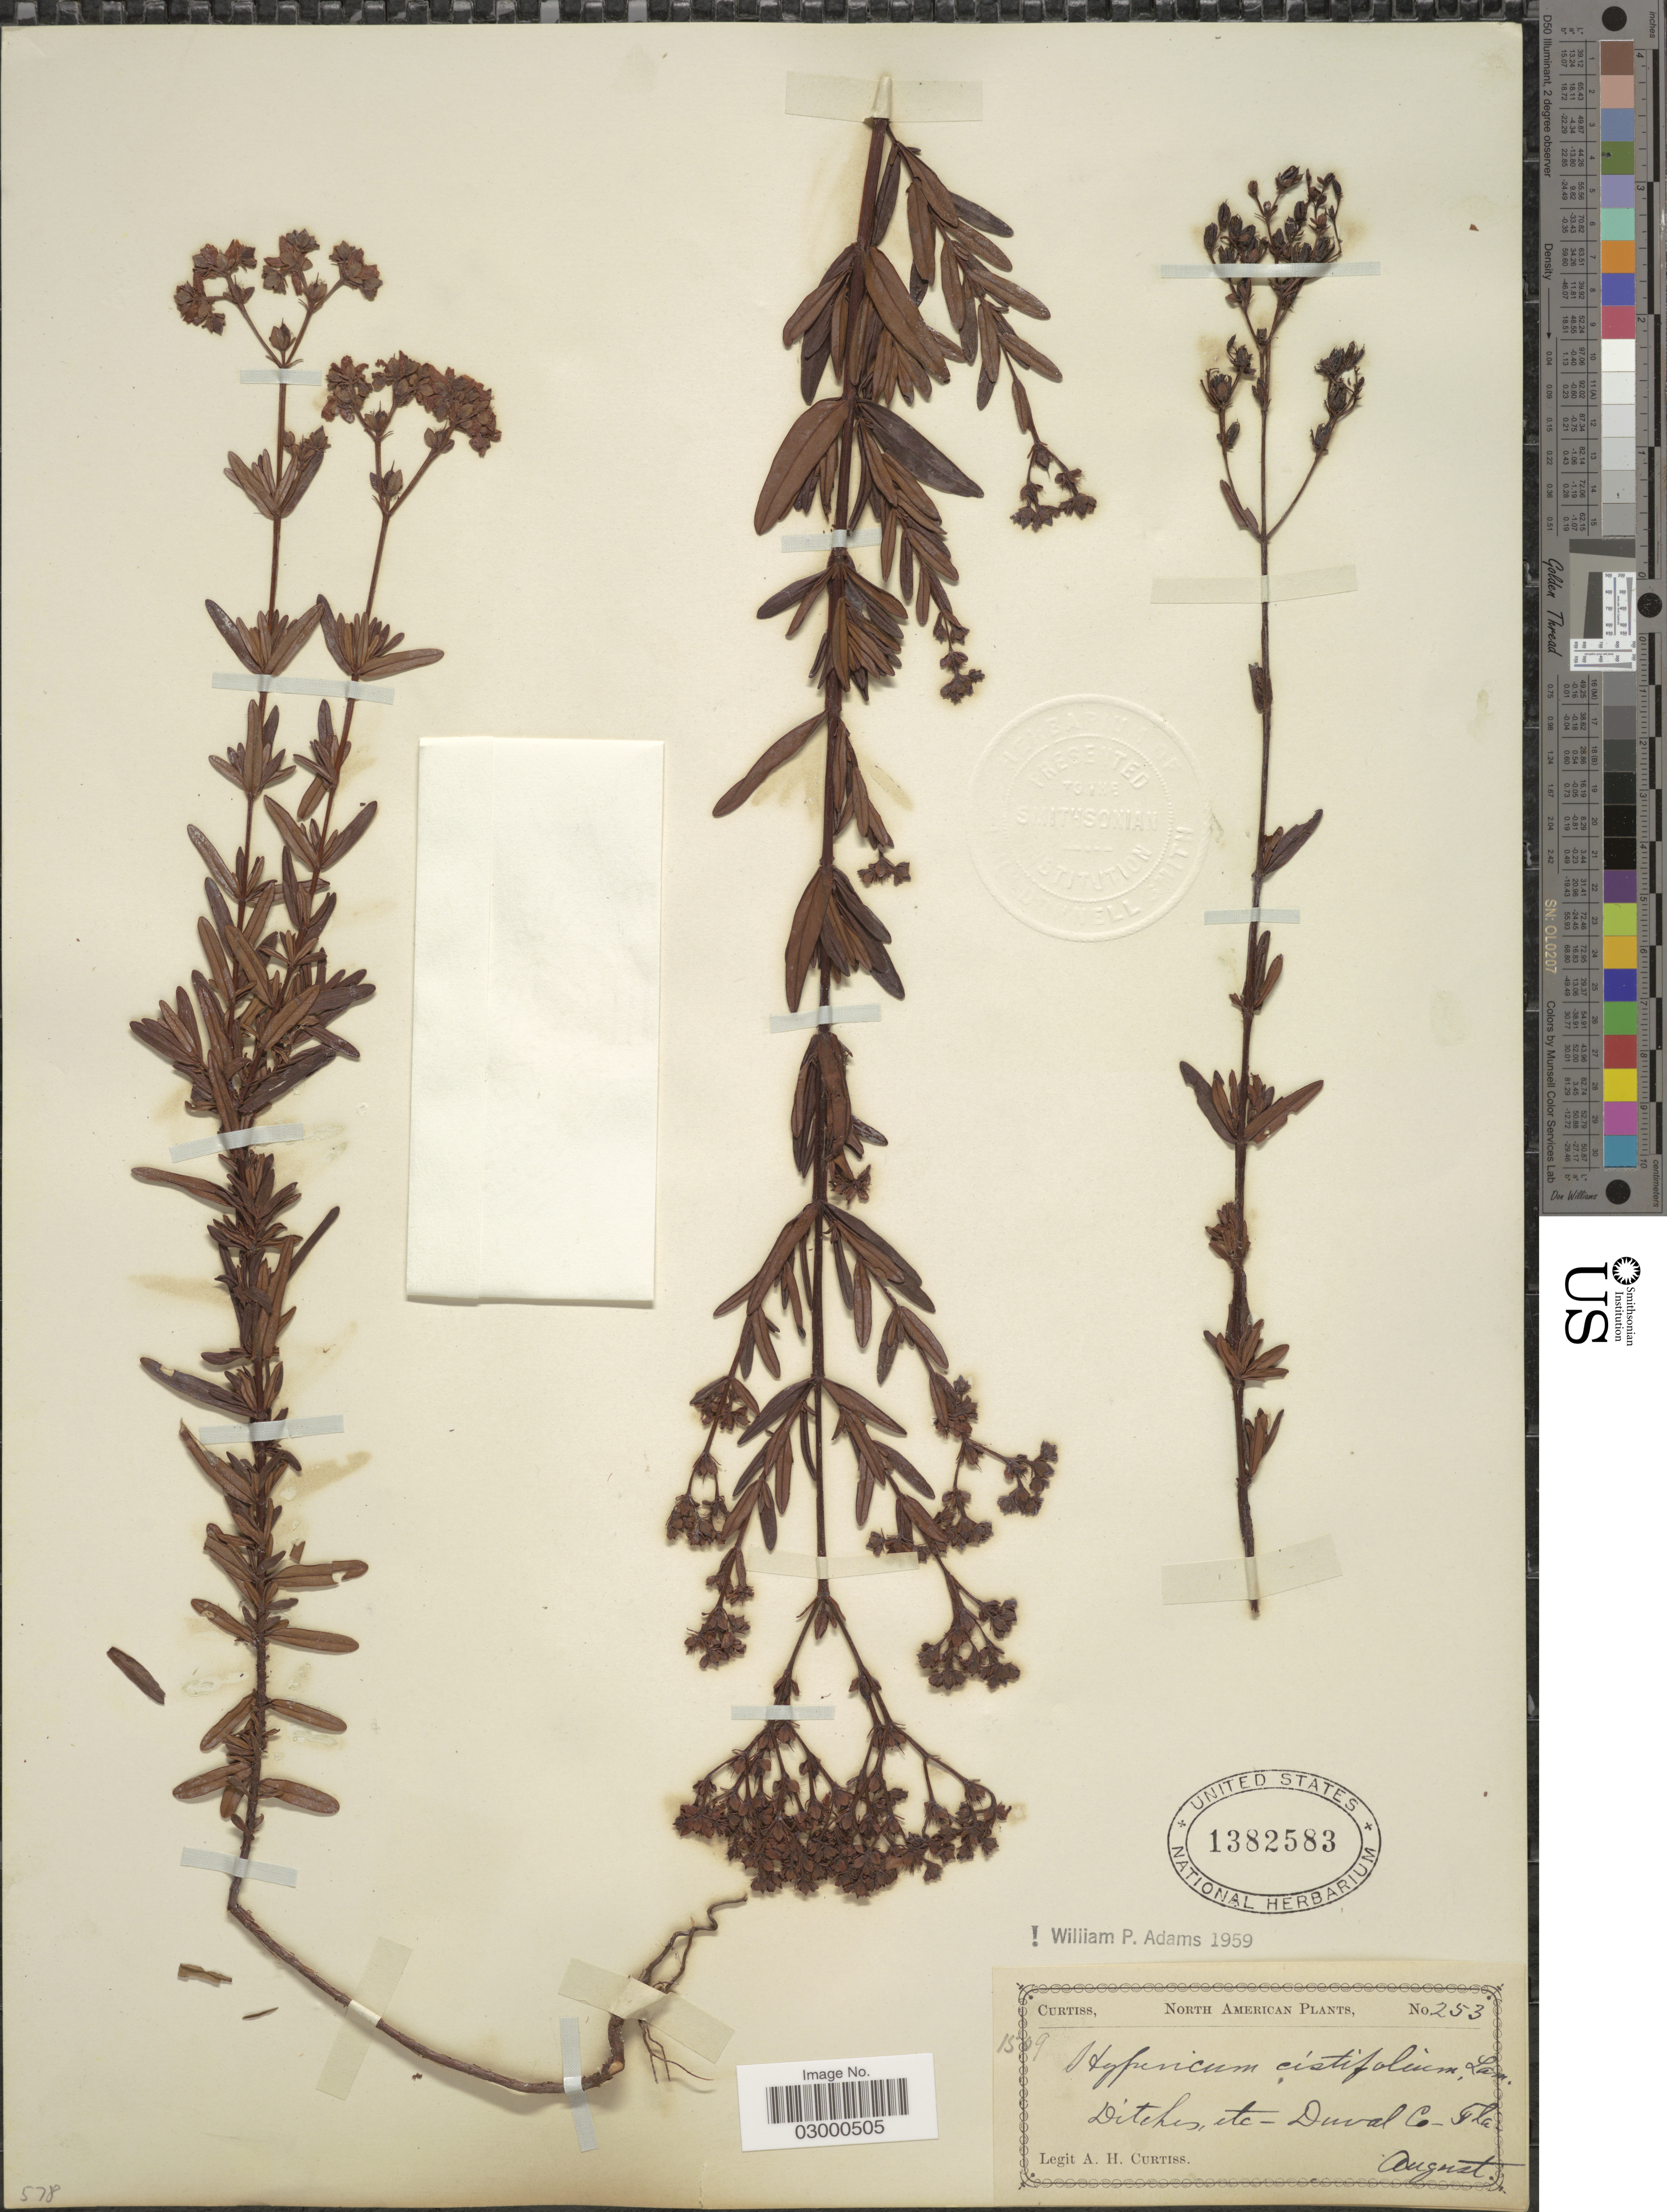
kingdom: Plantae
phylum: Tracheophyta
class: Magnoliopsida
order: Malpighiales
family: Hypericaceae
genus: Hypericum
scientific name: Hypericum cistifolium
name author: Lam.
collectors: A. H. Curtiss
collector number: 253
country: United States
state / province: Florida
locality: Duval Co.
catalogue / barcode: US 1382583